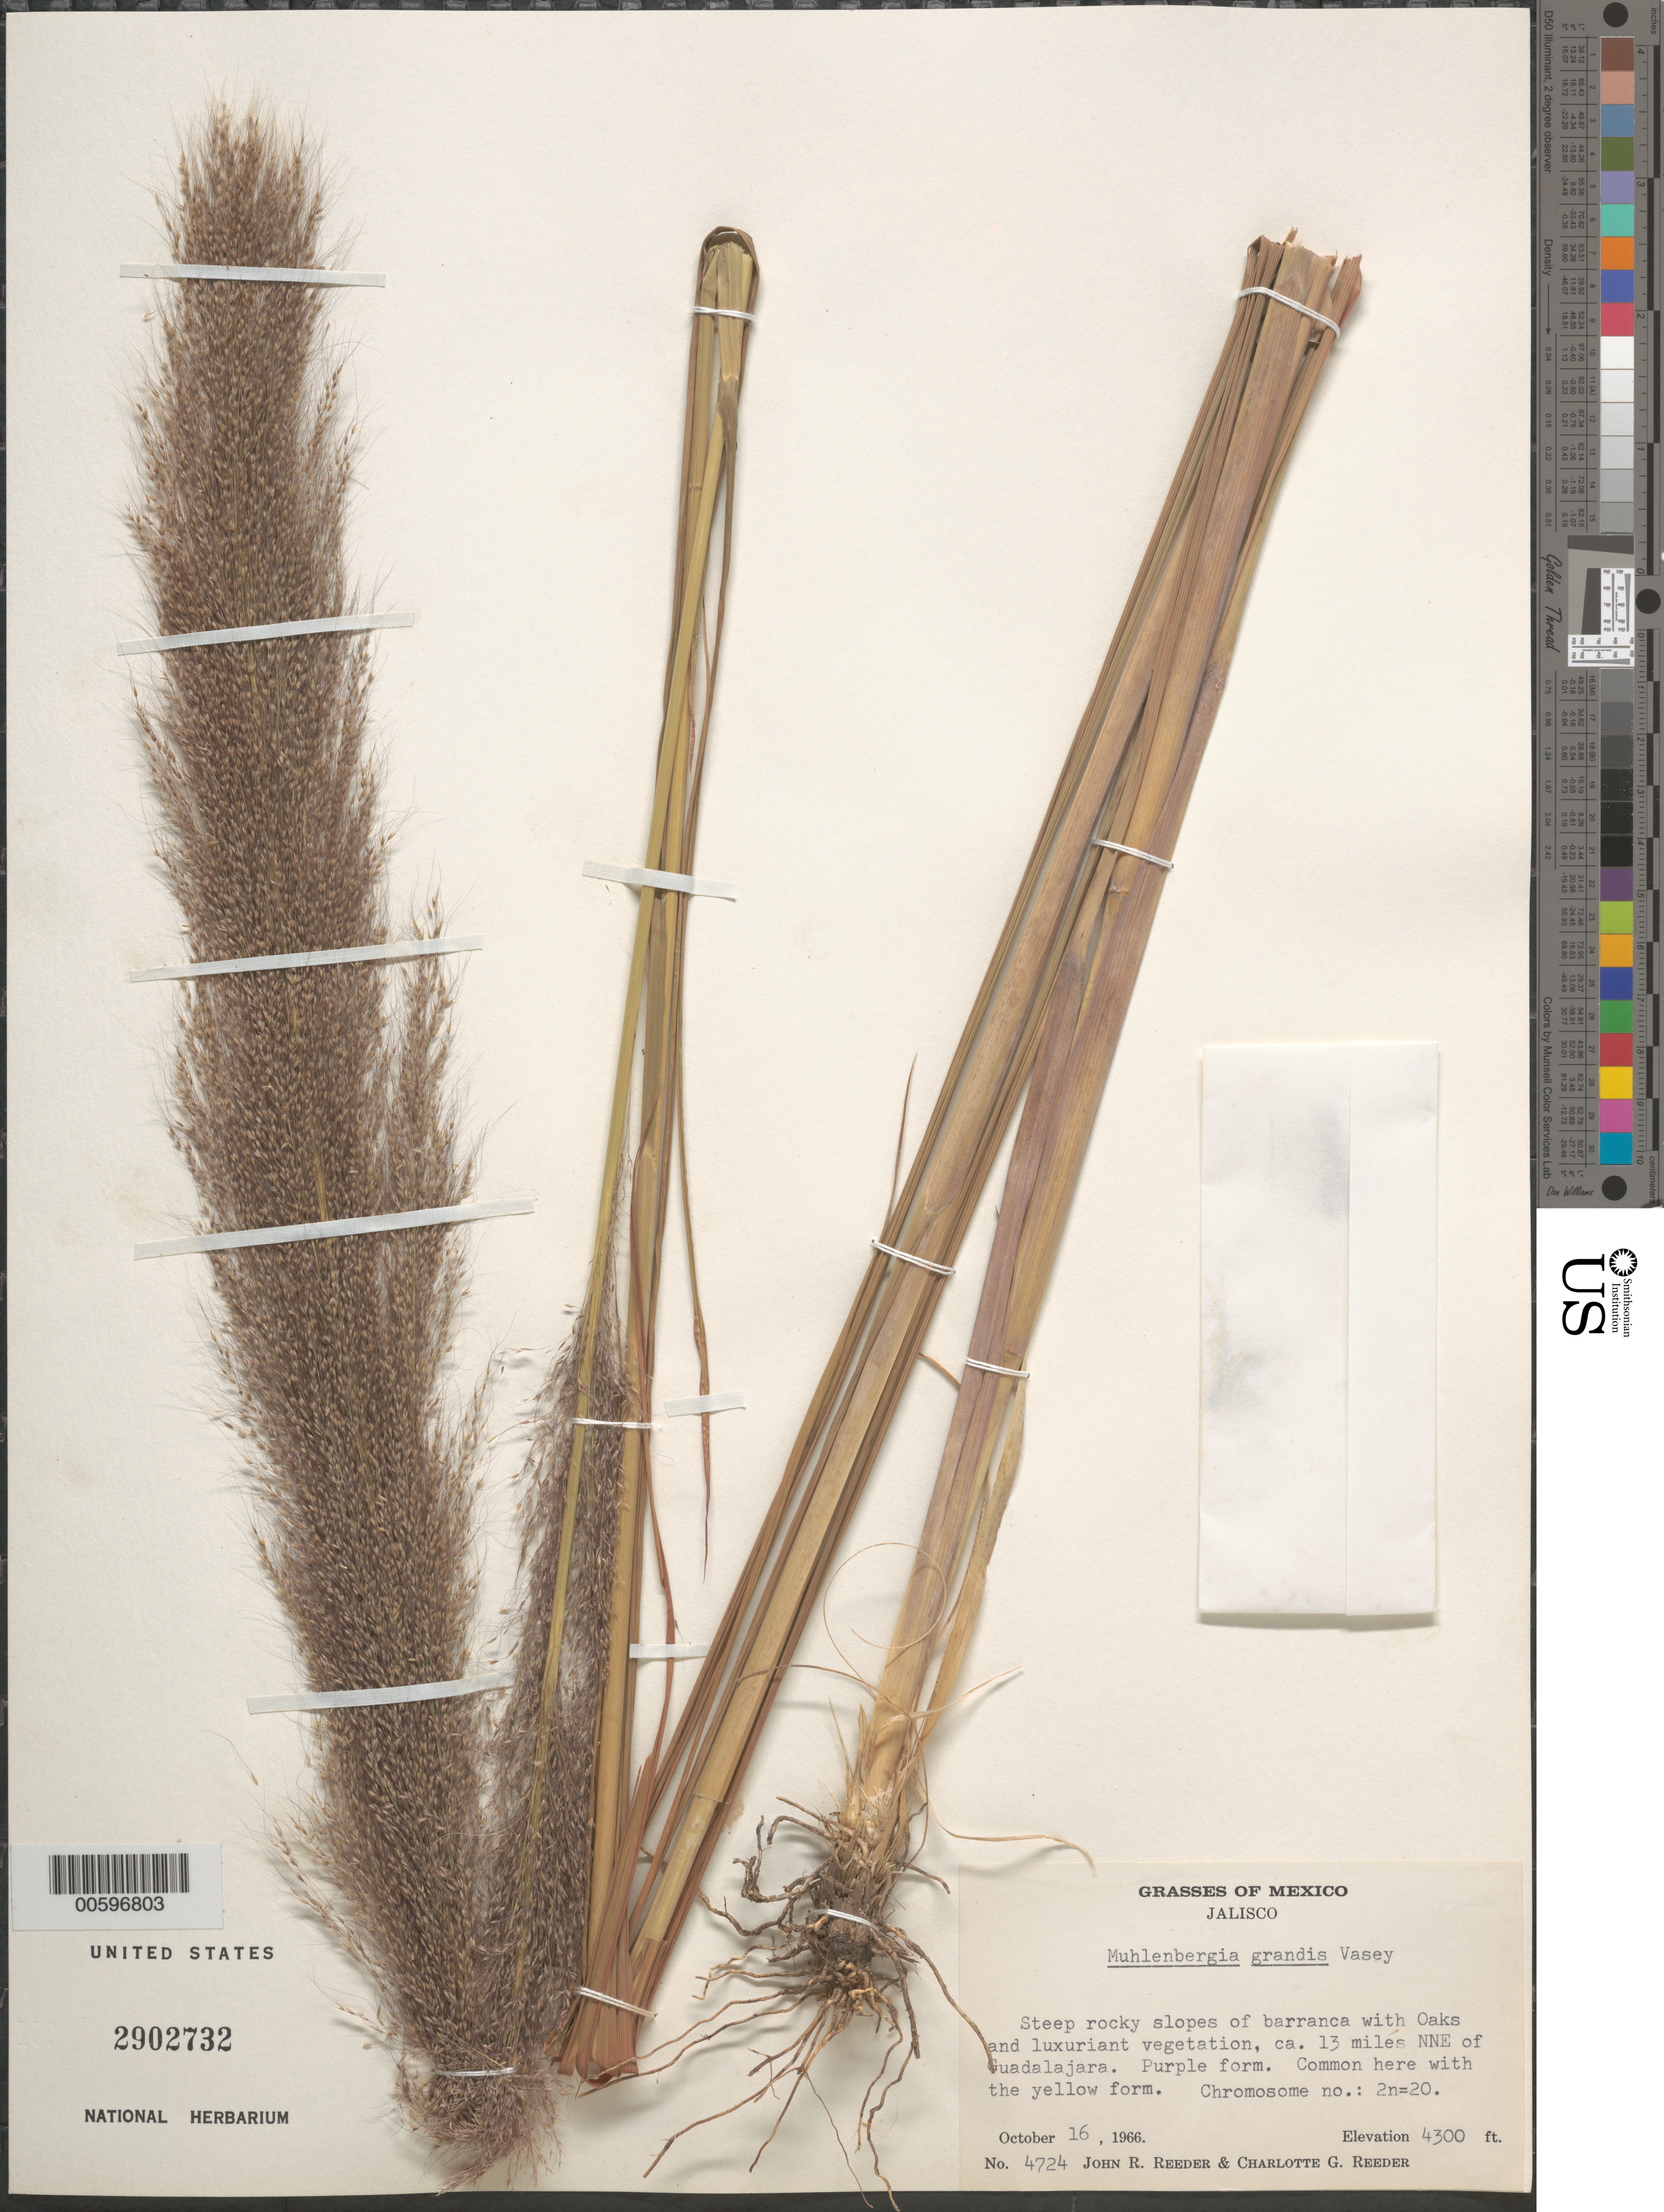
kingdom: Plantae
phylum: Tracheophyta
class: Liliopsida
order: Poales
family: Poaceae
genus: Muhlenbergia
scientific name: Muhlenbergia grandis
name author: Vasey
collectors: J. R. Reeder & C. G. Reeder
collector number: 4724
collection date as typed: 16 Oct 1966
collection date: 1966-10-16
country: Mexico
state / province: Jalisco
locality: Ca. 13 mi NNE of Guadalajara.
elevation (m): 1311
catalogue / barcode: US 2902732